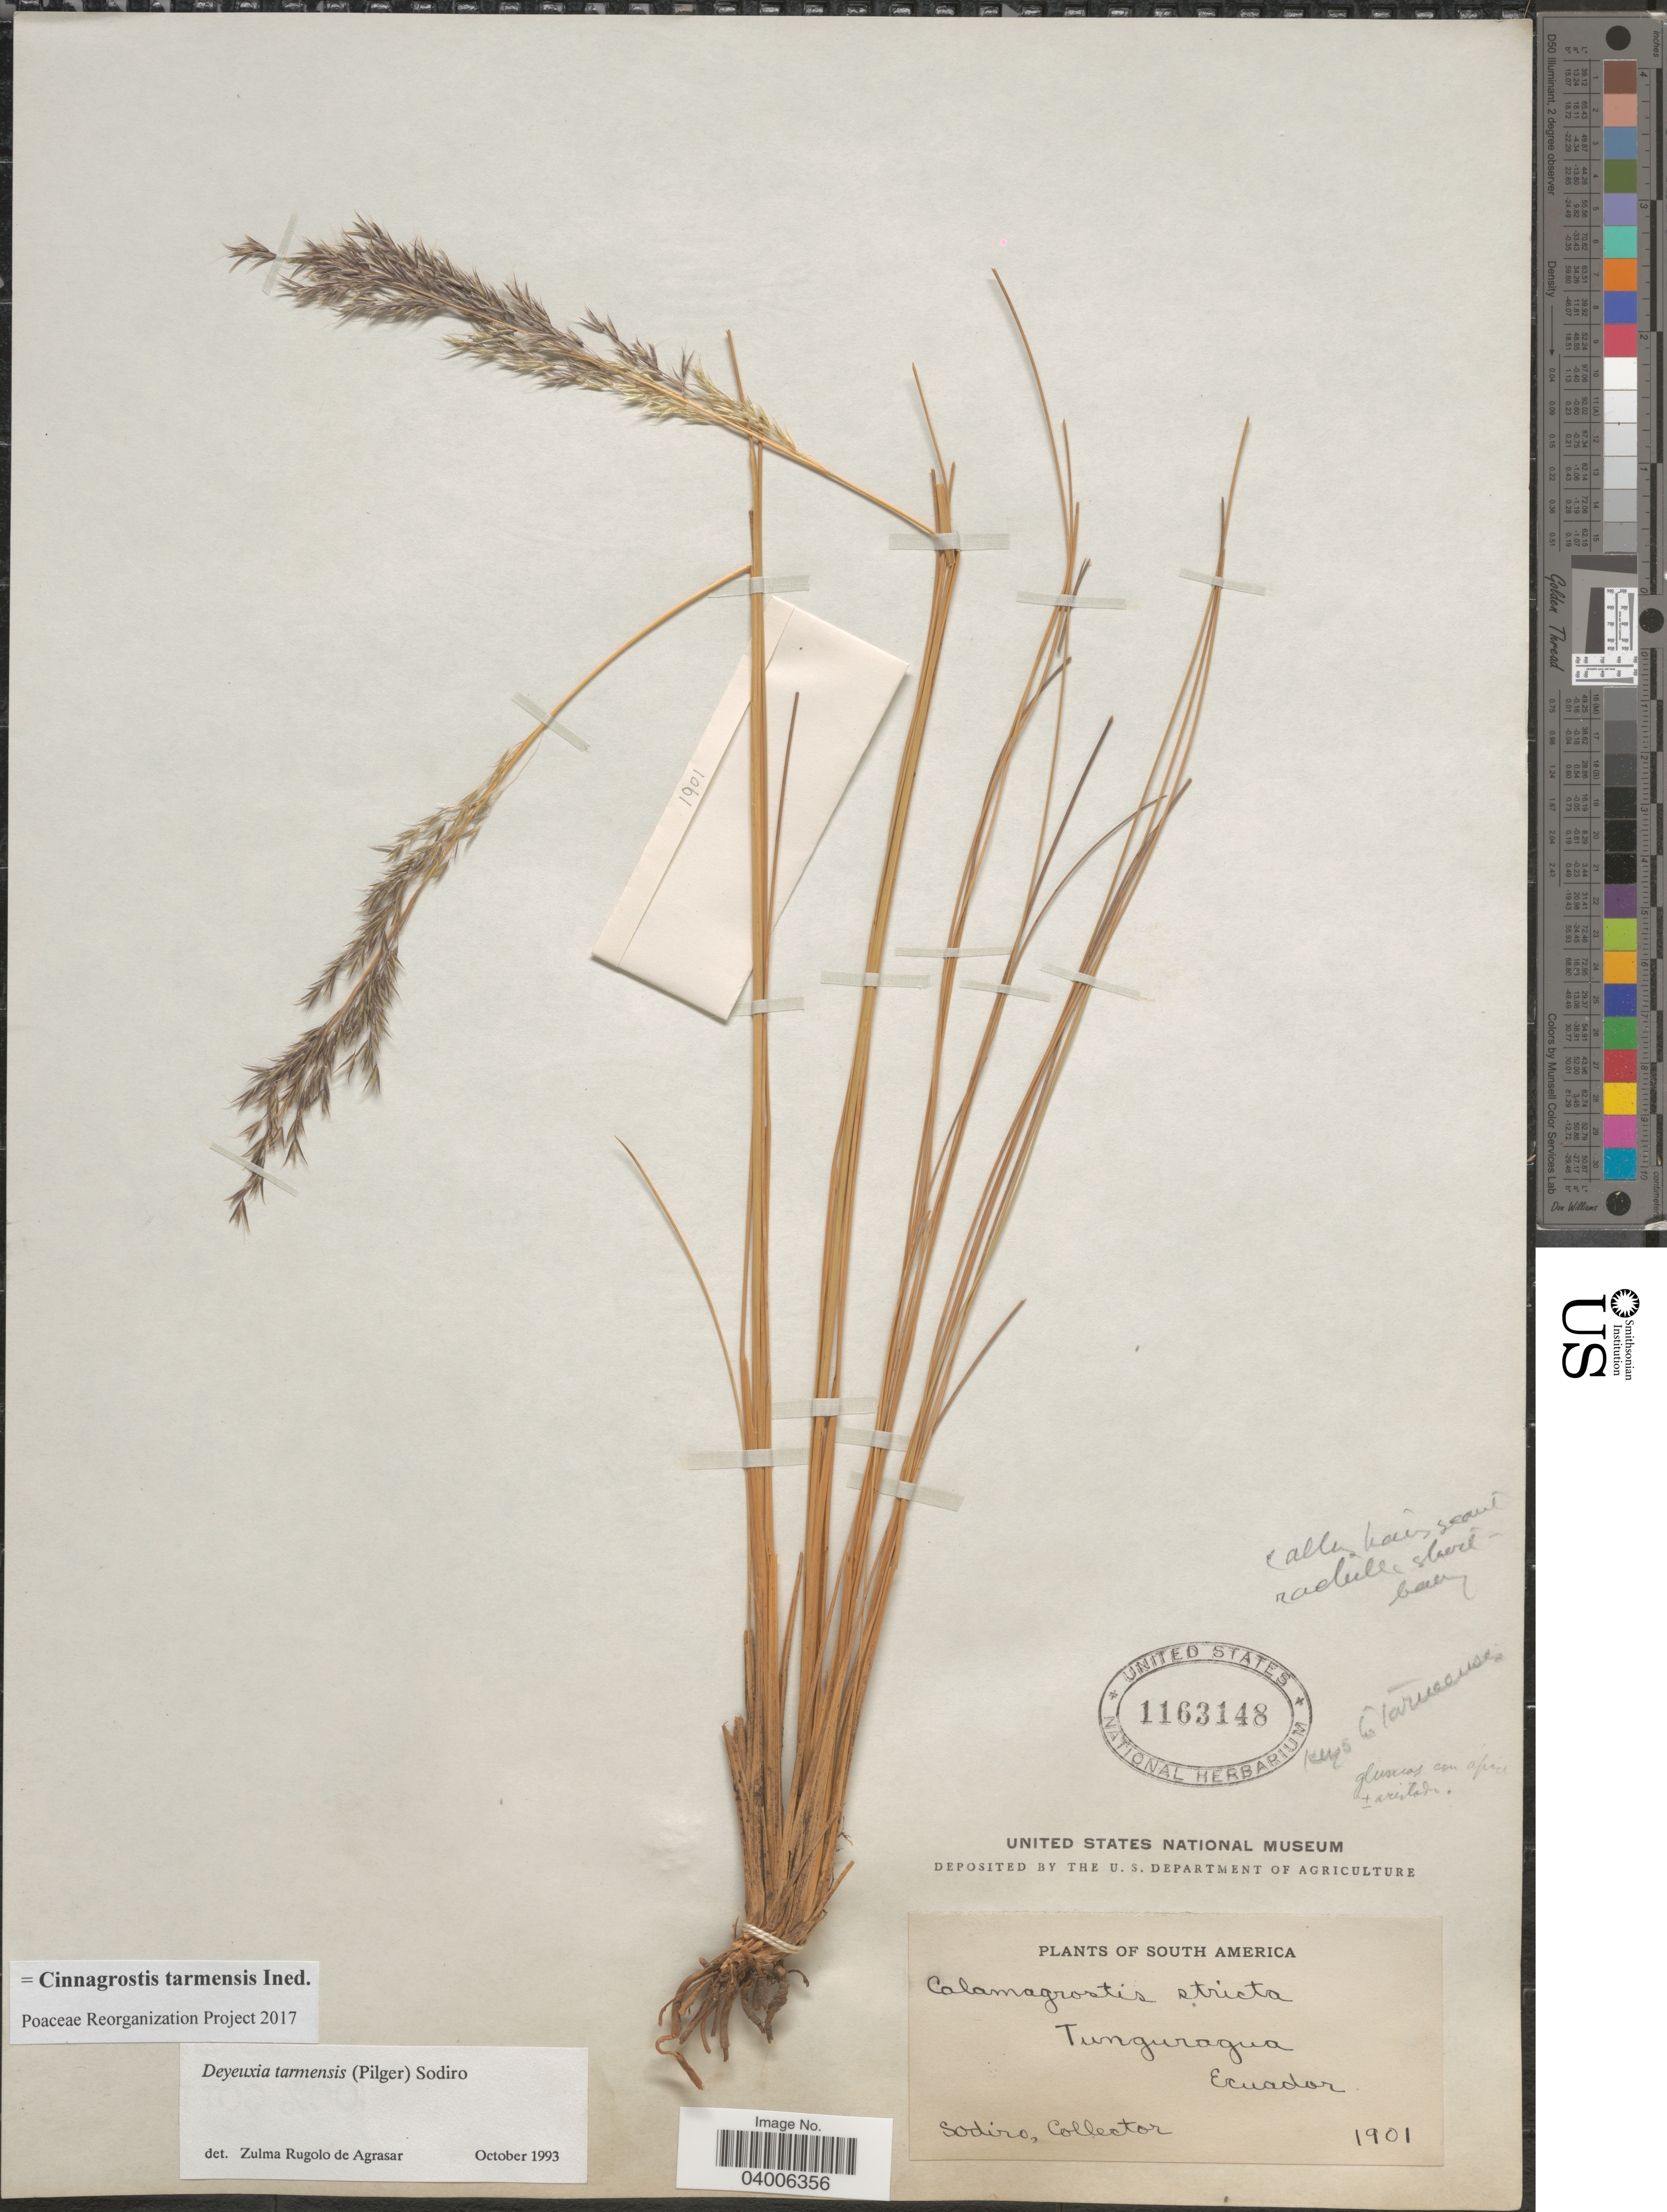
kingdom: Plantae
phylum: Tracheophyta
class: Liliopsida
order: Poales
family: Poaceae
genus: Cinnagrostis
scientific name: Cinnagrostis tarmensis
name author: (Pilg.) P.M. Peterson et al.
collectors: Sodiro, --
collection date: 1901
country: Ecuador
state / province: Tungurahua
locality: Tunguragua.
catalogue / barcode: US 1163148